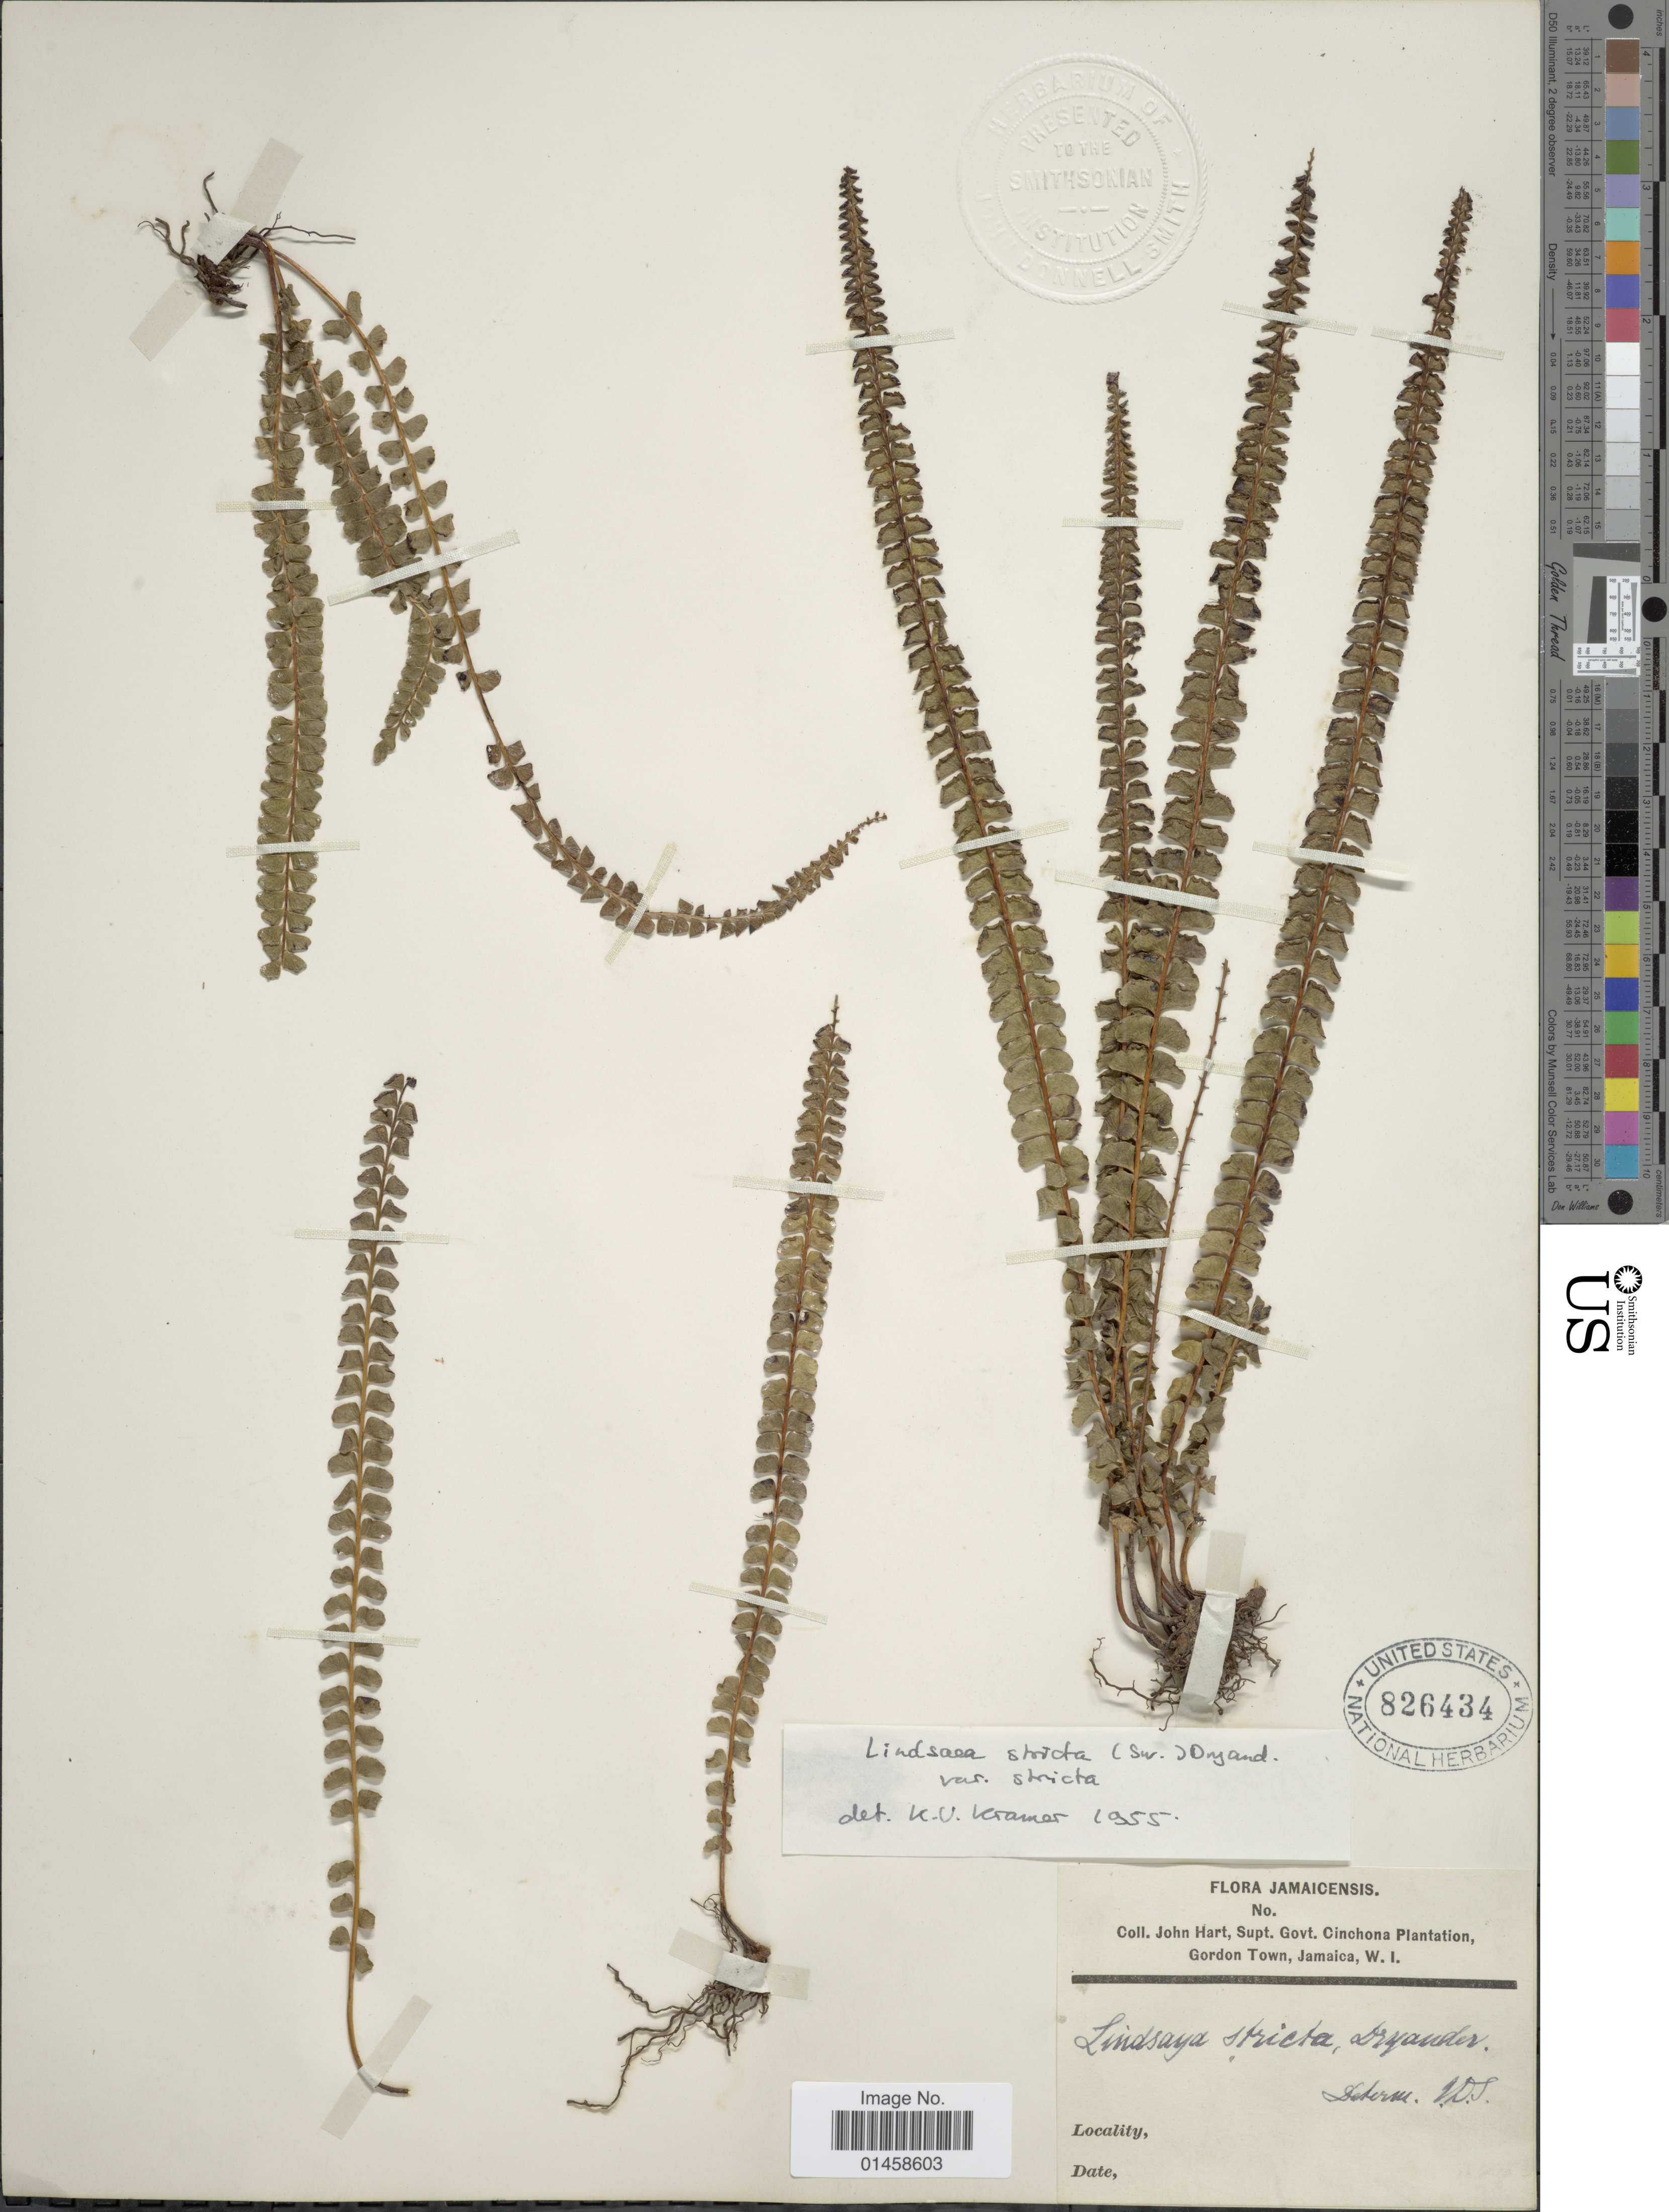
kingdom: Plantae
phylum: Tracheophyta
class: Polypodiopsida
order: Polypodiales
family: Lindsaeaceae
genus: Lindsaea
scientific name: Lindsaea stricta var. stricta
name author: (Sw.) Dryand.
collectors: J. H. Hart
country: Jamaica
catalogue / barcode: US 826434